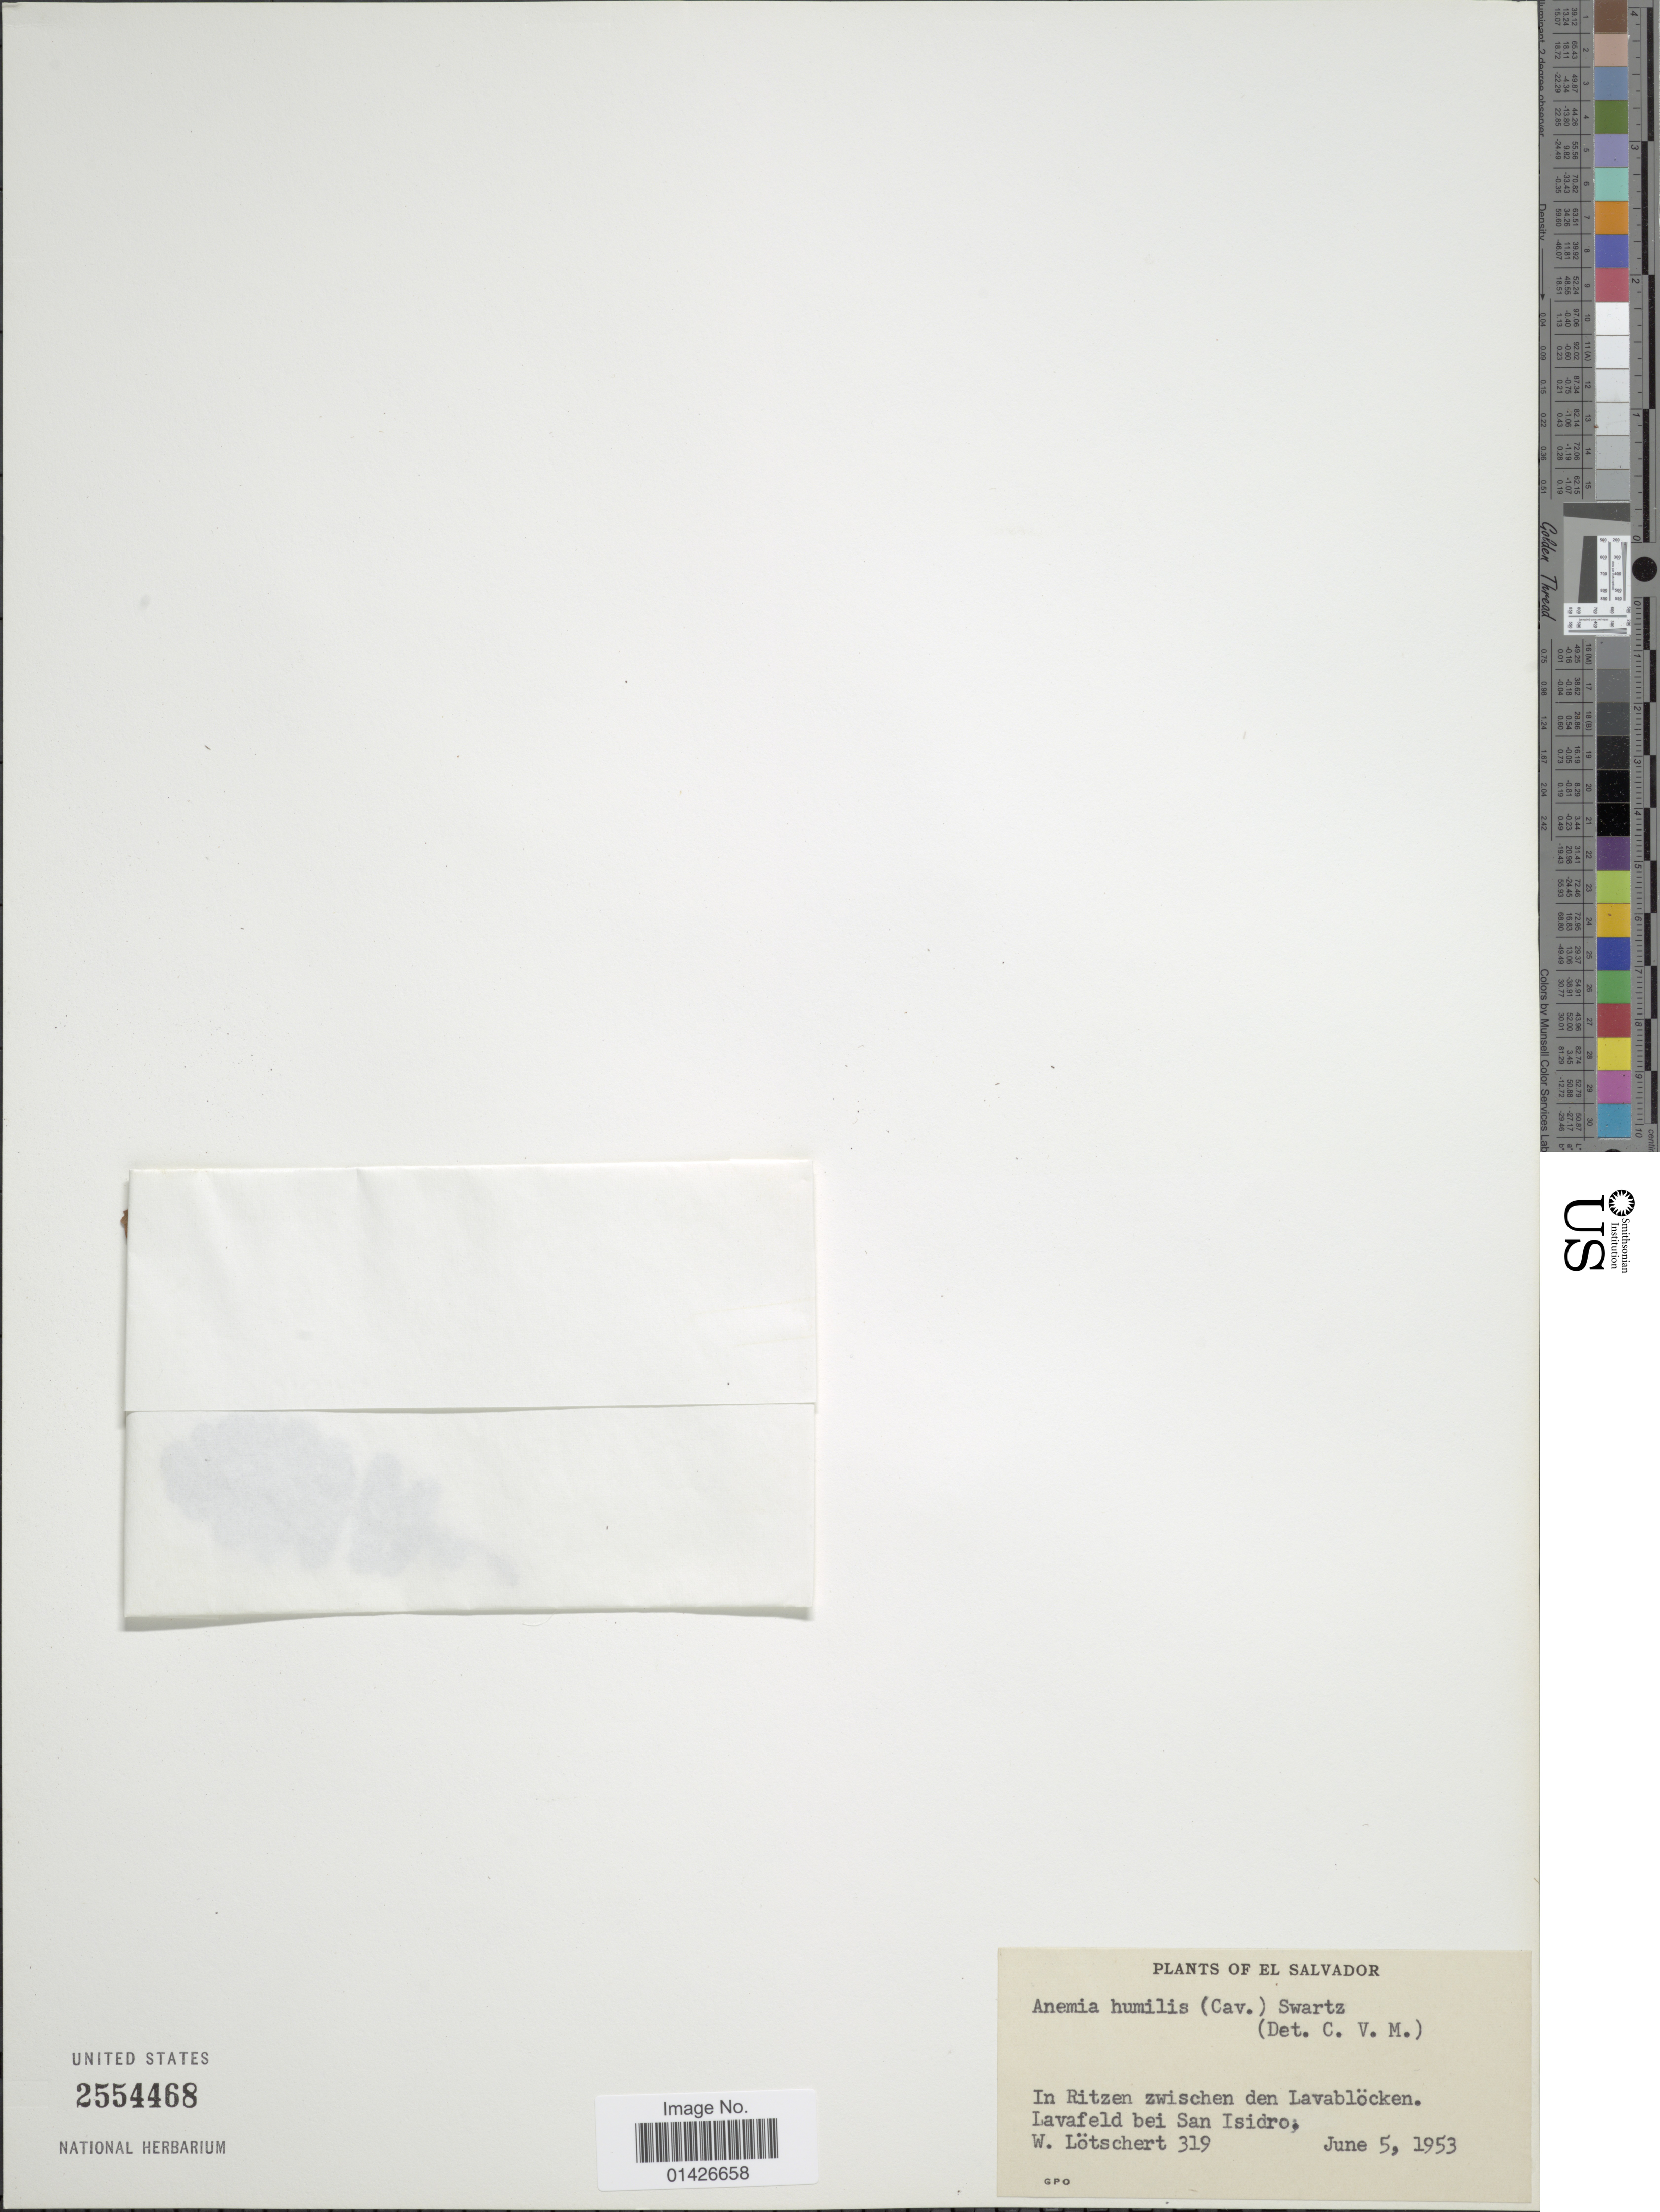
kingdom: Plantae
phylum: Tracheophyta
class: Polypodiopsida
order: Schizaeales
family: Anemiaceae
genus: Anemia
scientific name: Anemia oblongifolia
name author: (Cav.) Sw.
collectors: W. Lötschert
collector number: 319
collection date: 1953-06-05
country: El Salvador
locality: In Ritzen zwischen den Lavablöcken. Lavafeld bei San Isidro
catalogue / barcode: US 2554468